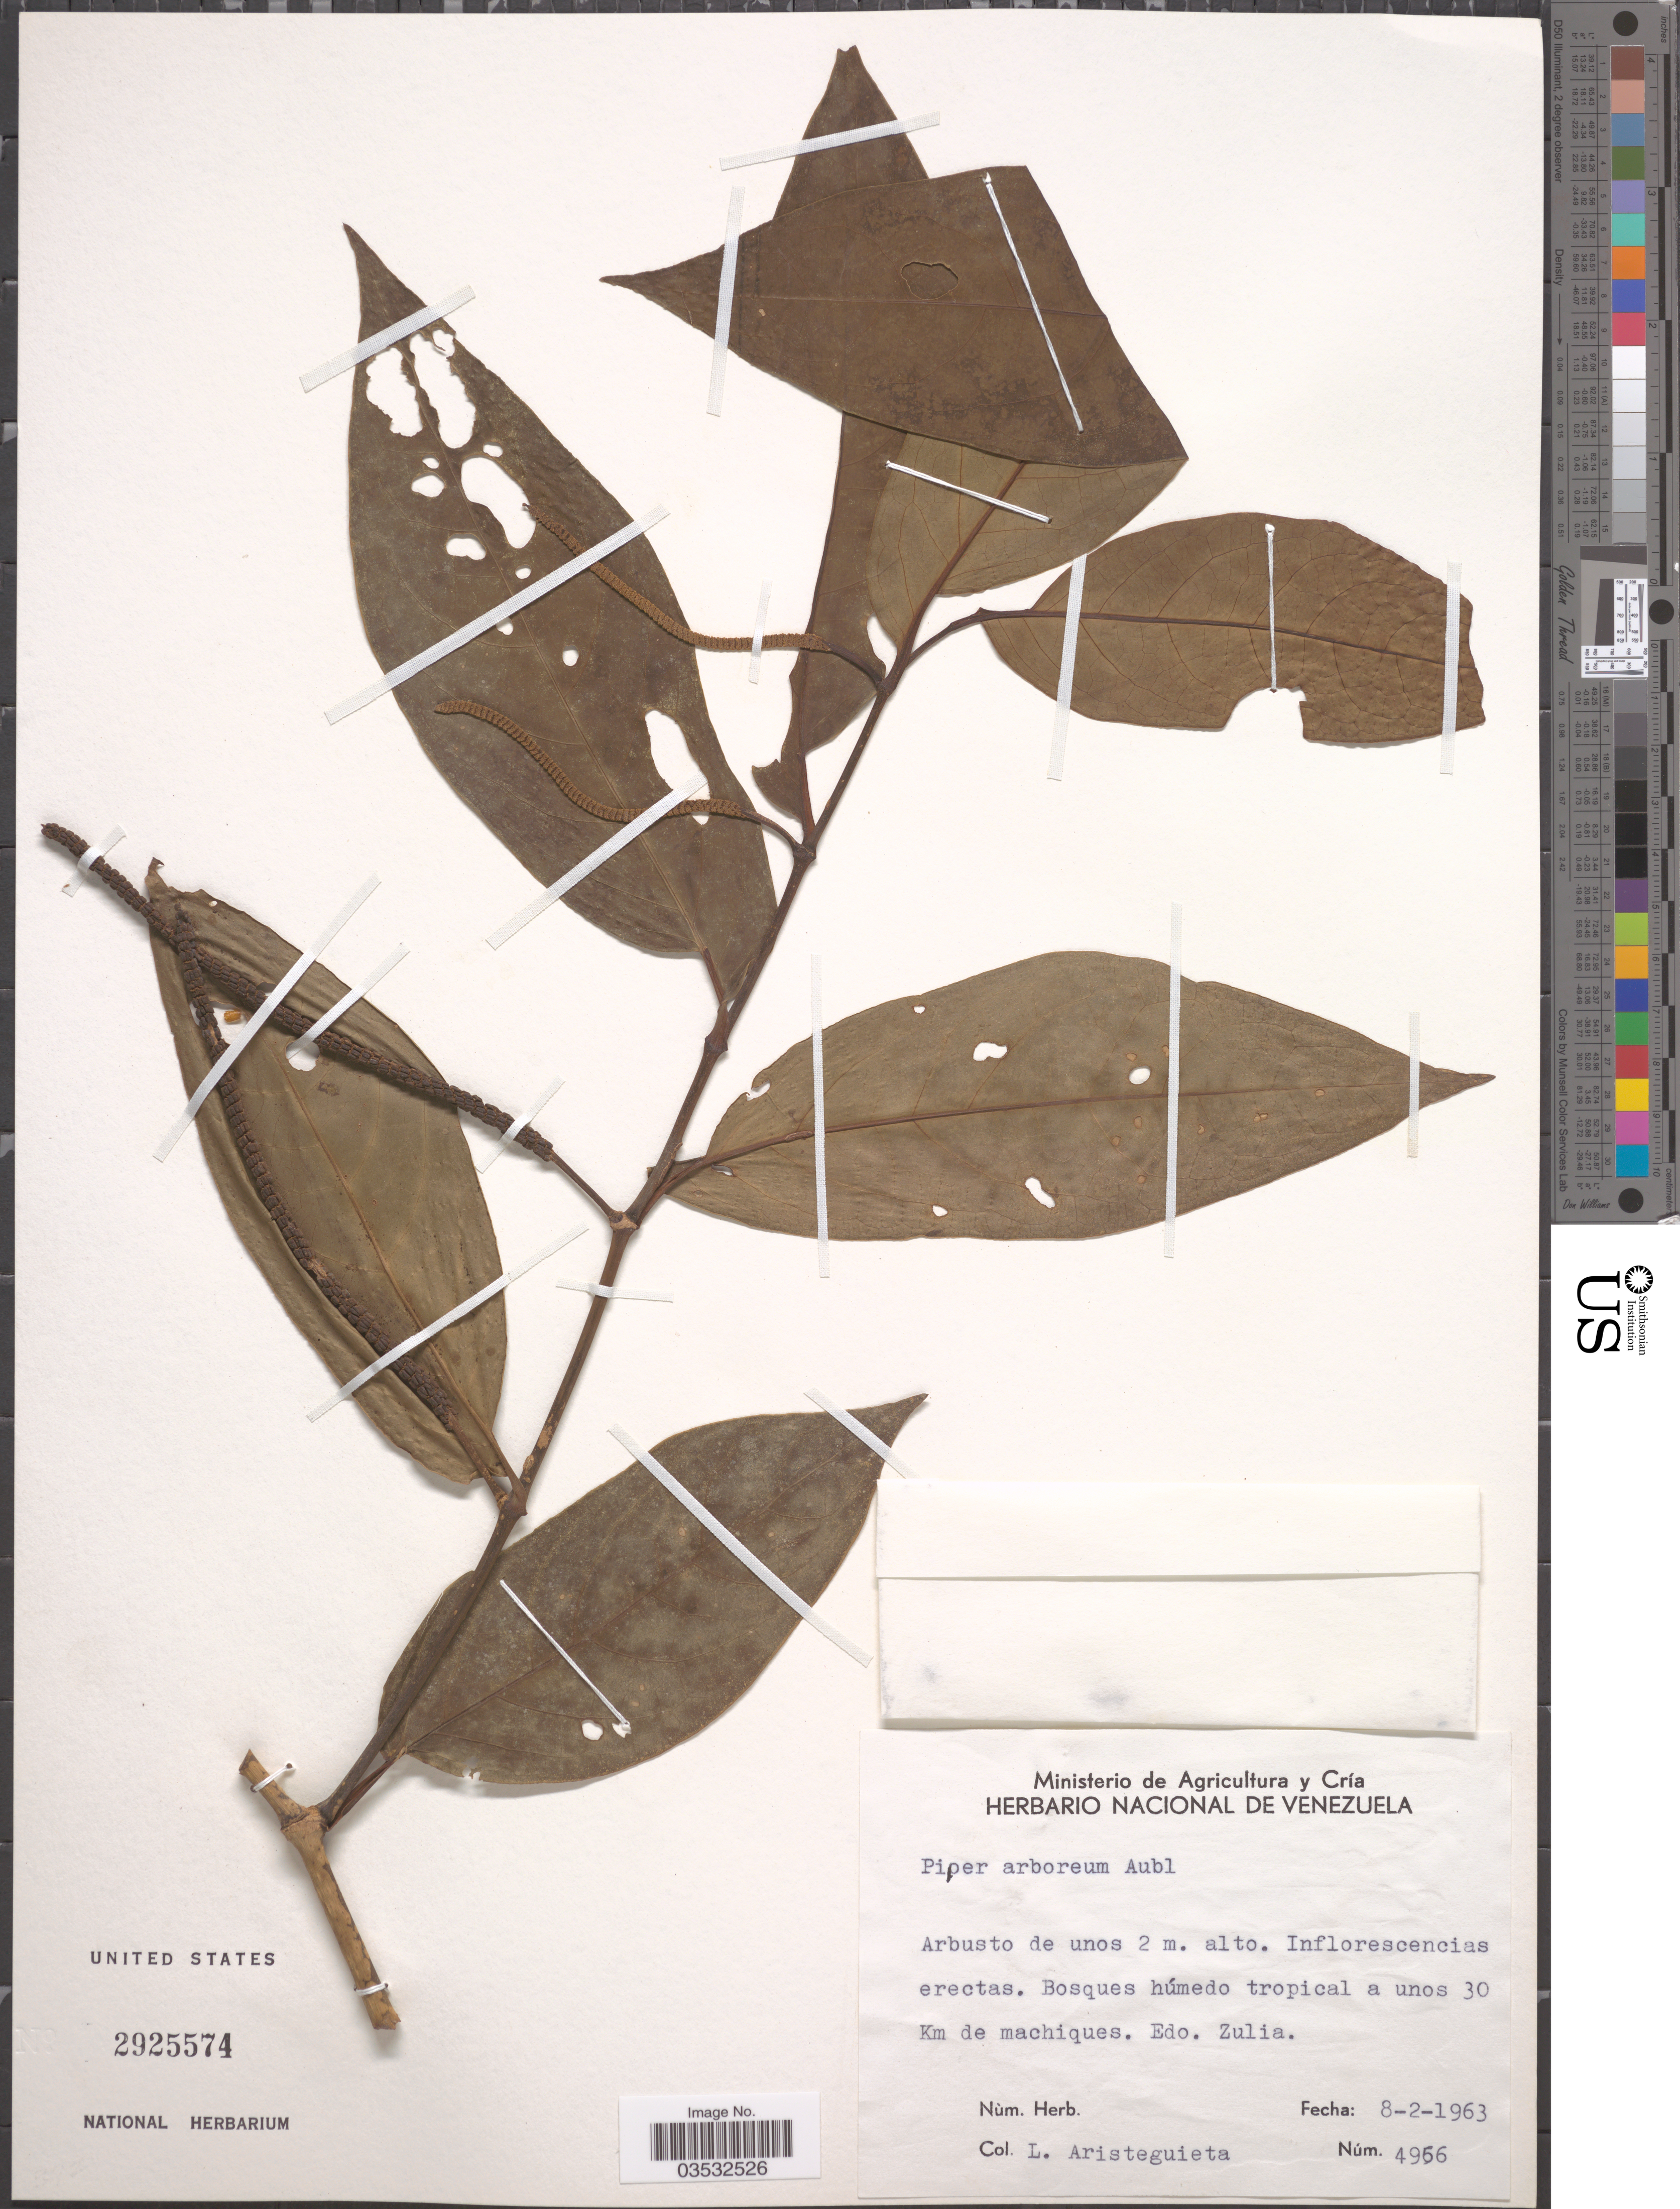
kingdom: Plantae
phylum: Tracheophyta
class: Magnoliopsida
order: Piperales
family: Piperaceae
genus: Piper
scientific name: Piper arboreum var. arboreum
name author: Aubl.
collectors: L. Aristeguieta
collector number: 4956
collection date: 1963-02-08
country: Venezuela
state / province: Zulia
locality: Bosques húmedo tropical a unos 30 Km de machiques.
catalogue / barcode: US 2925574